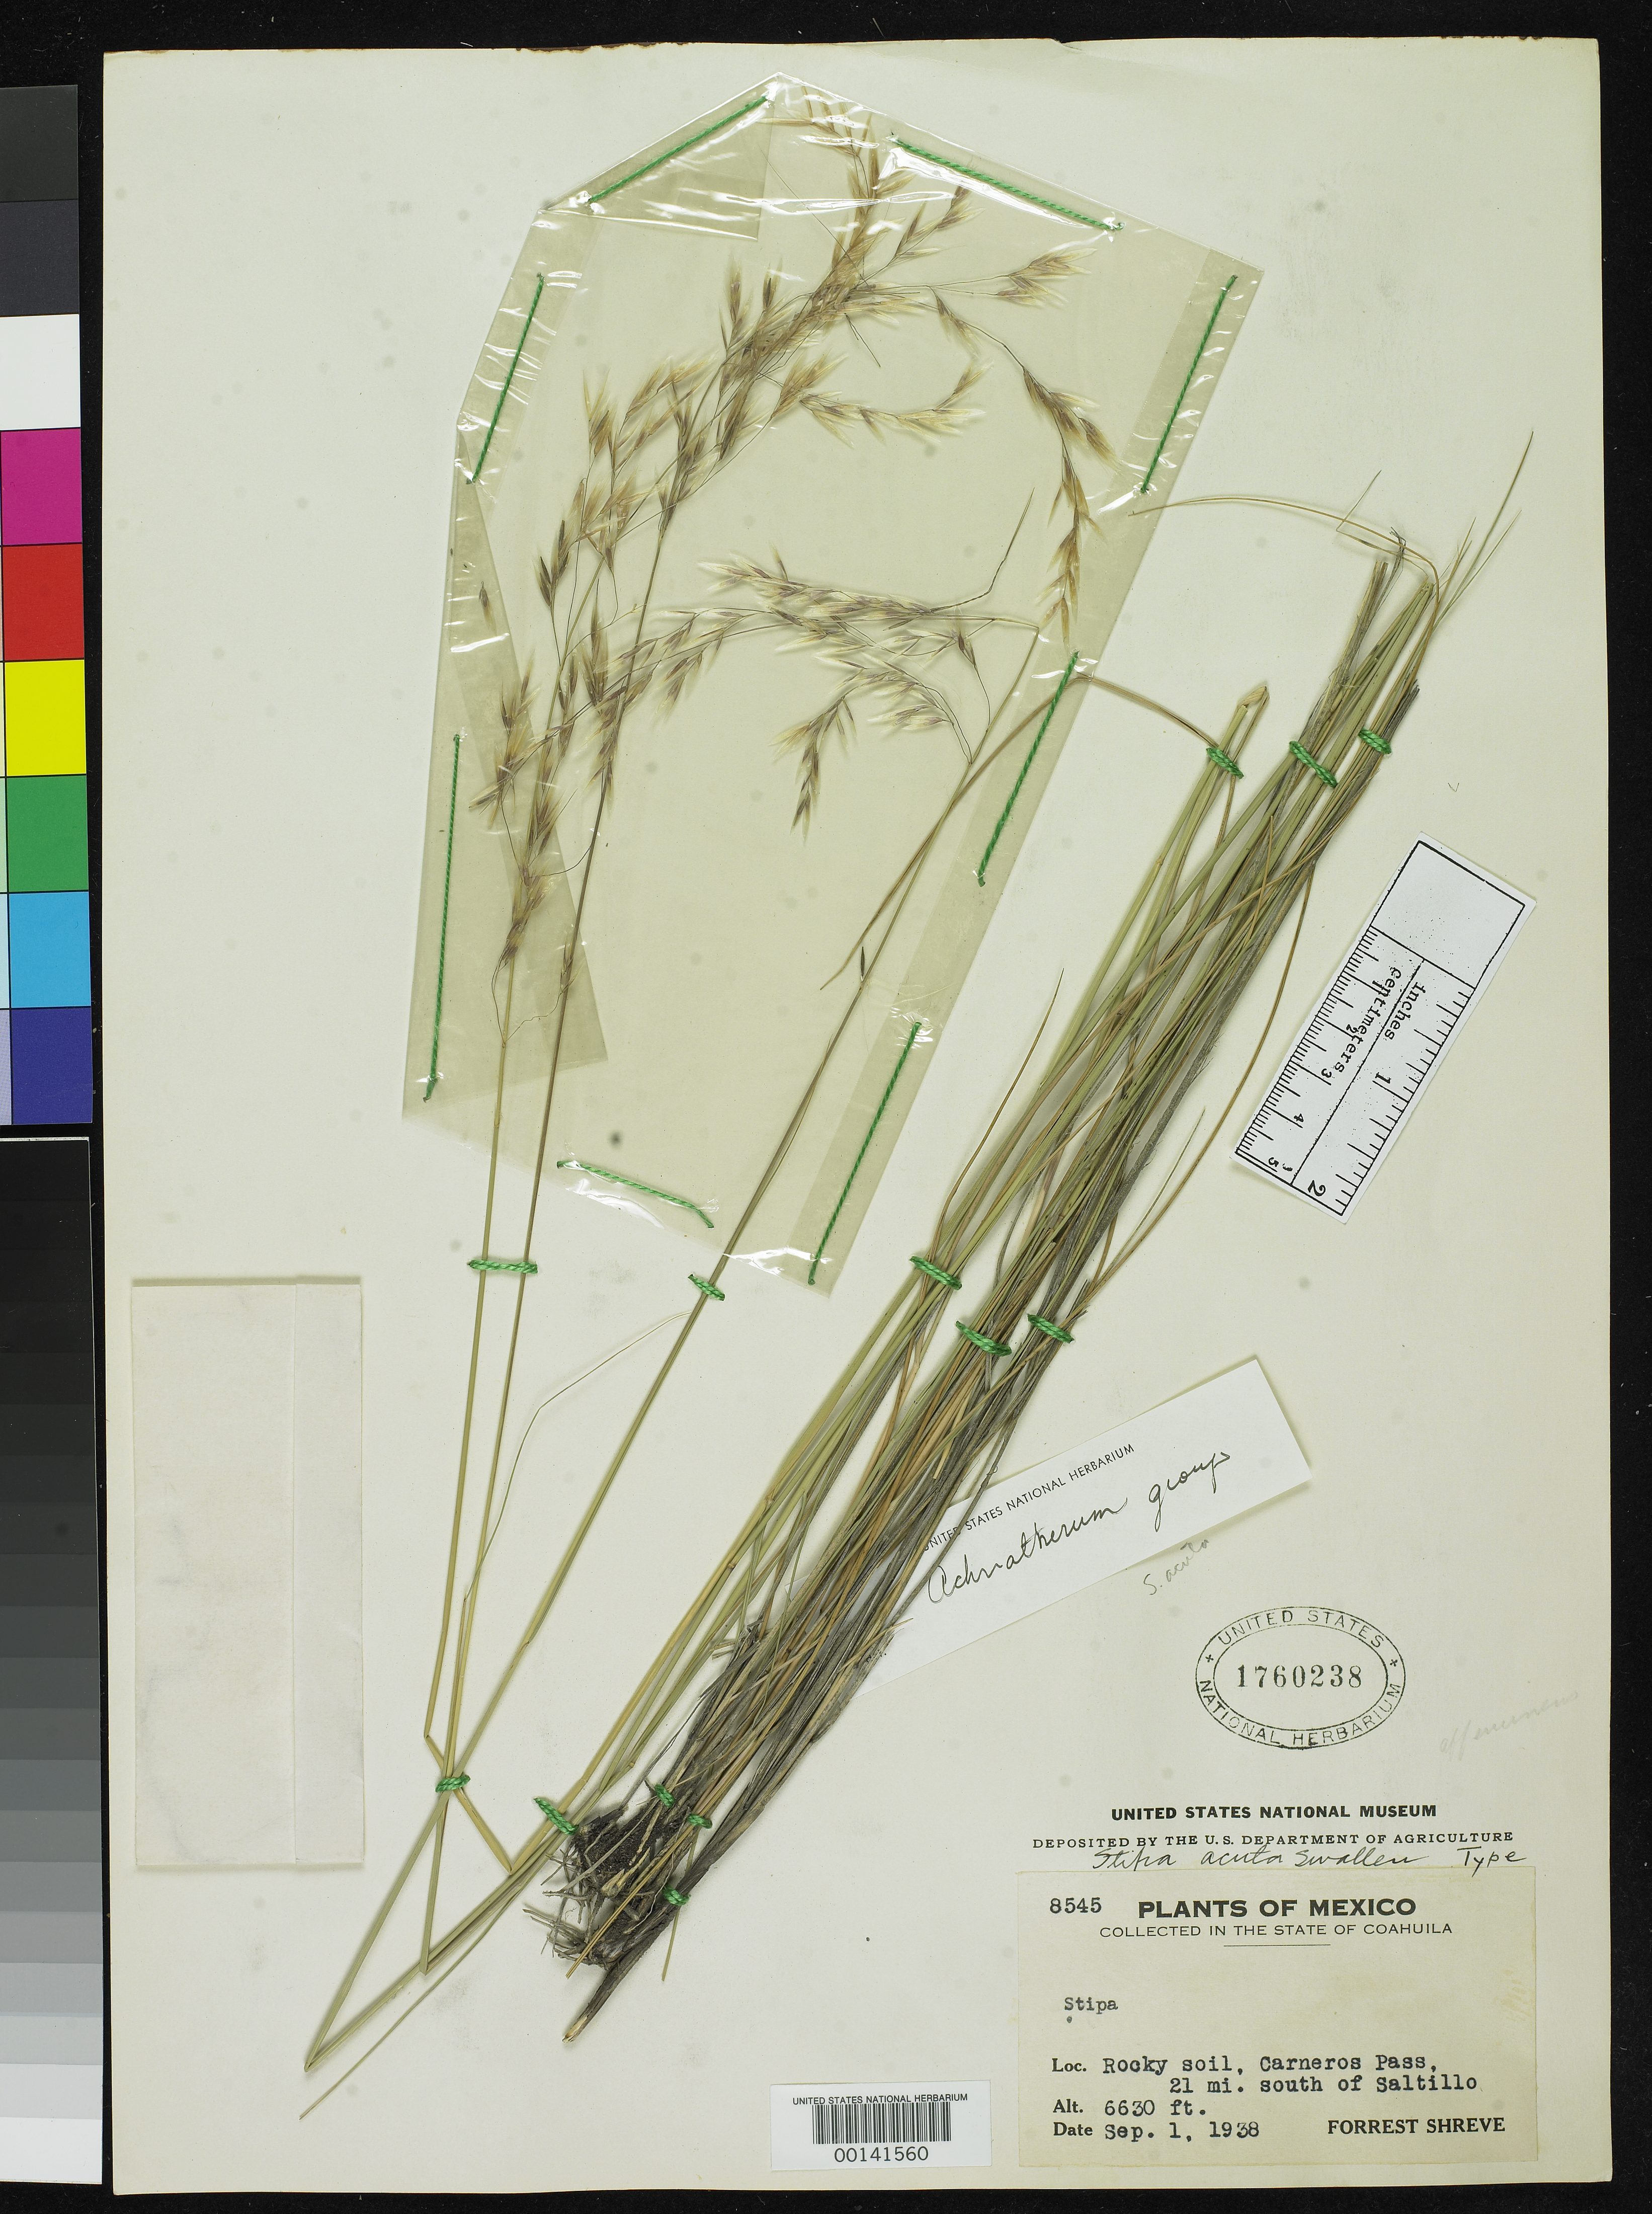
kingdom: Plantae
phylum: Tracheophyta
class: Liliopsida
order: Poales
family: Poaceae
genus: Stipa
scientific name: Stipa acuta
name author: Swallen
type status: Holotype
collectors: F. Shreve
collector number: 8545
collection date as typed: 01 Sep 1938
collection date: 1938-09-01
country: Mexico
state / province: Coahuila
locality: Carneros Pass, 21 mi S of Saltillo.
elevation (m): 2021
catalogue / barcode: US 1760238